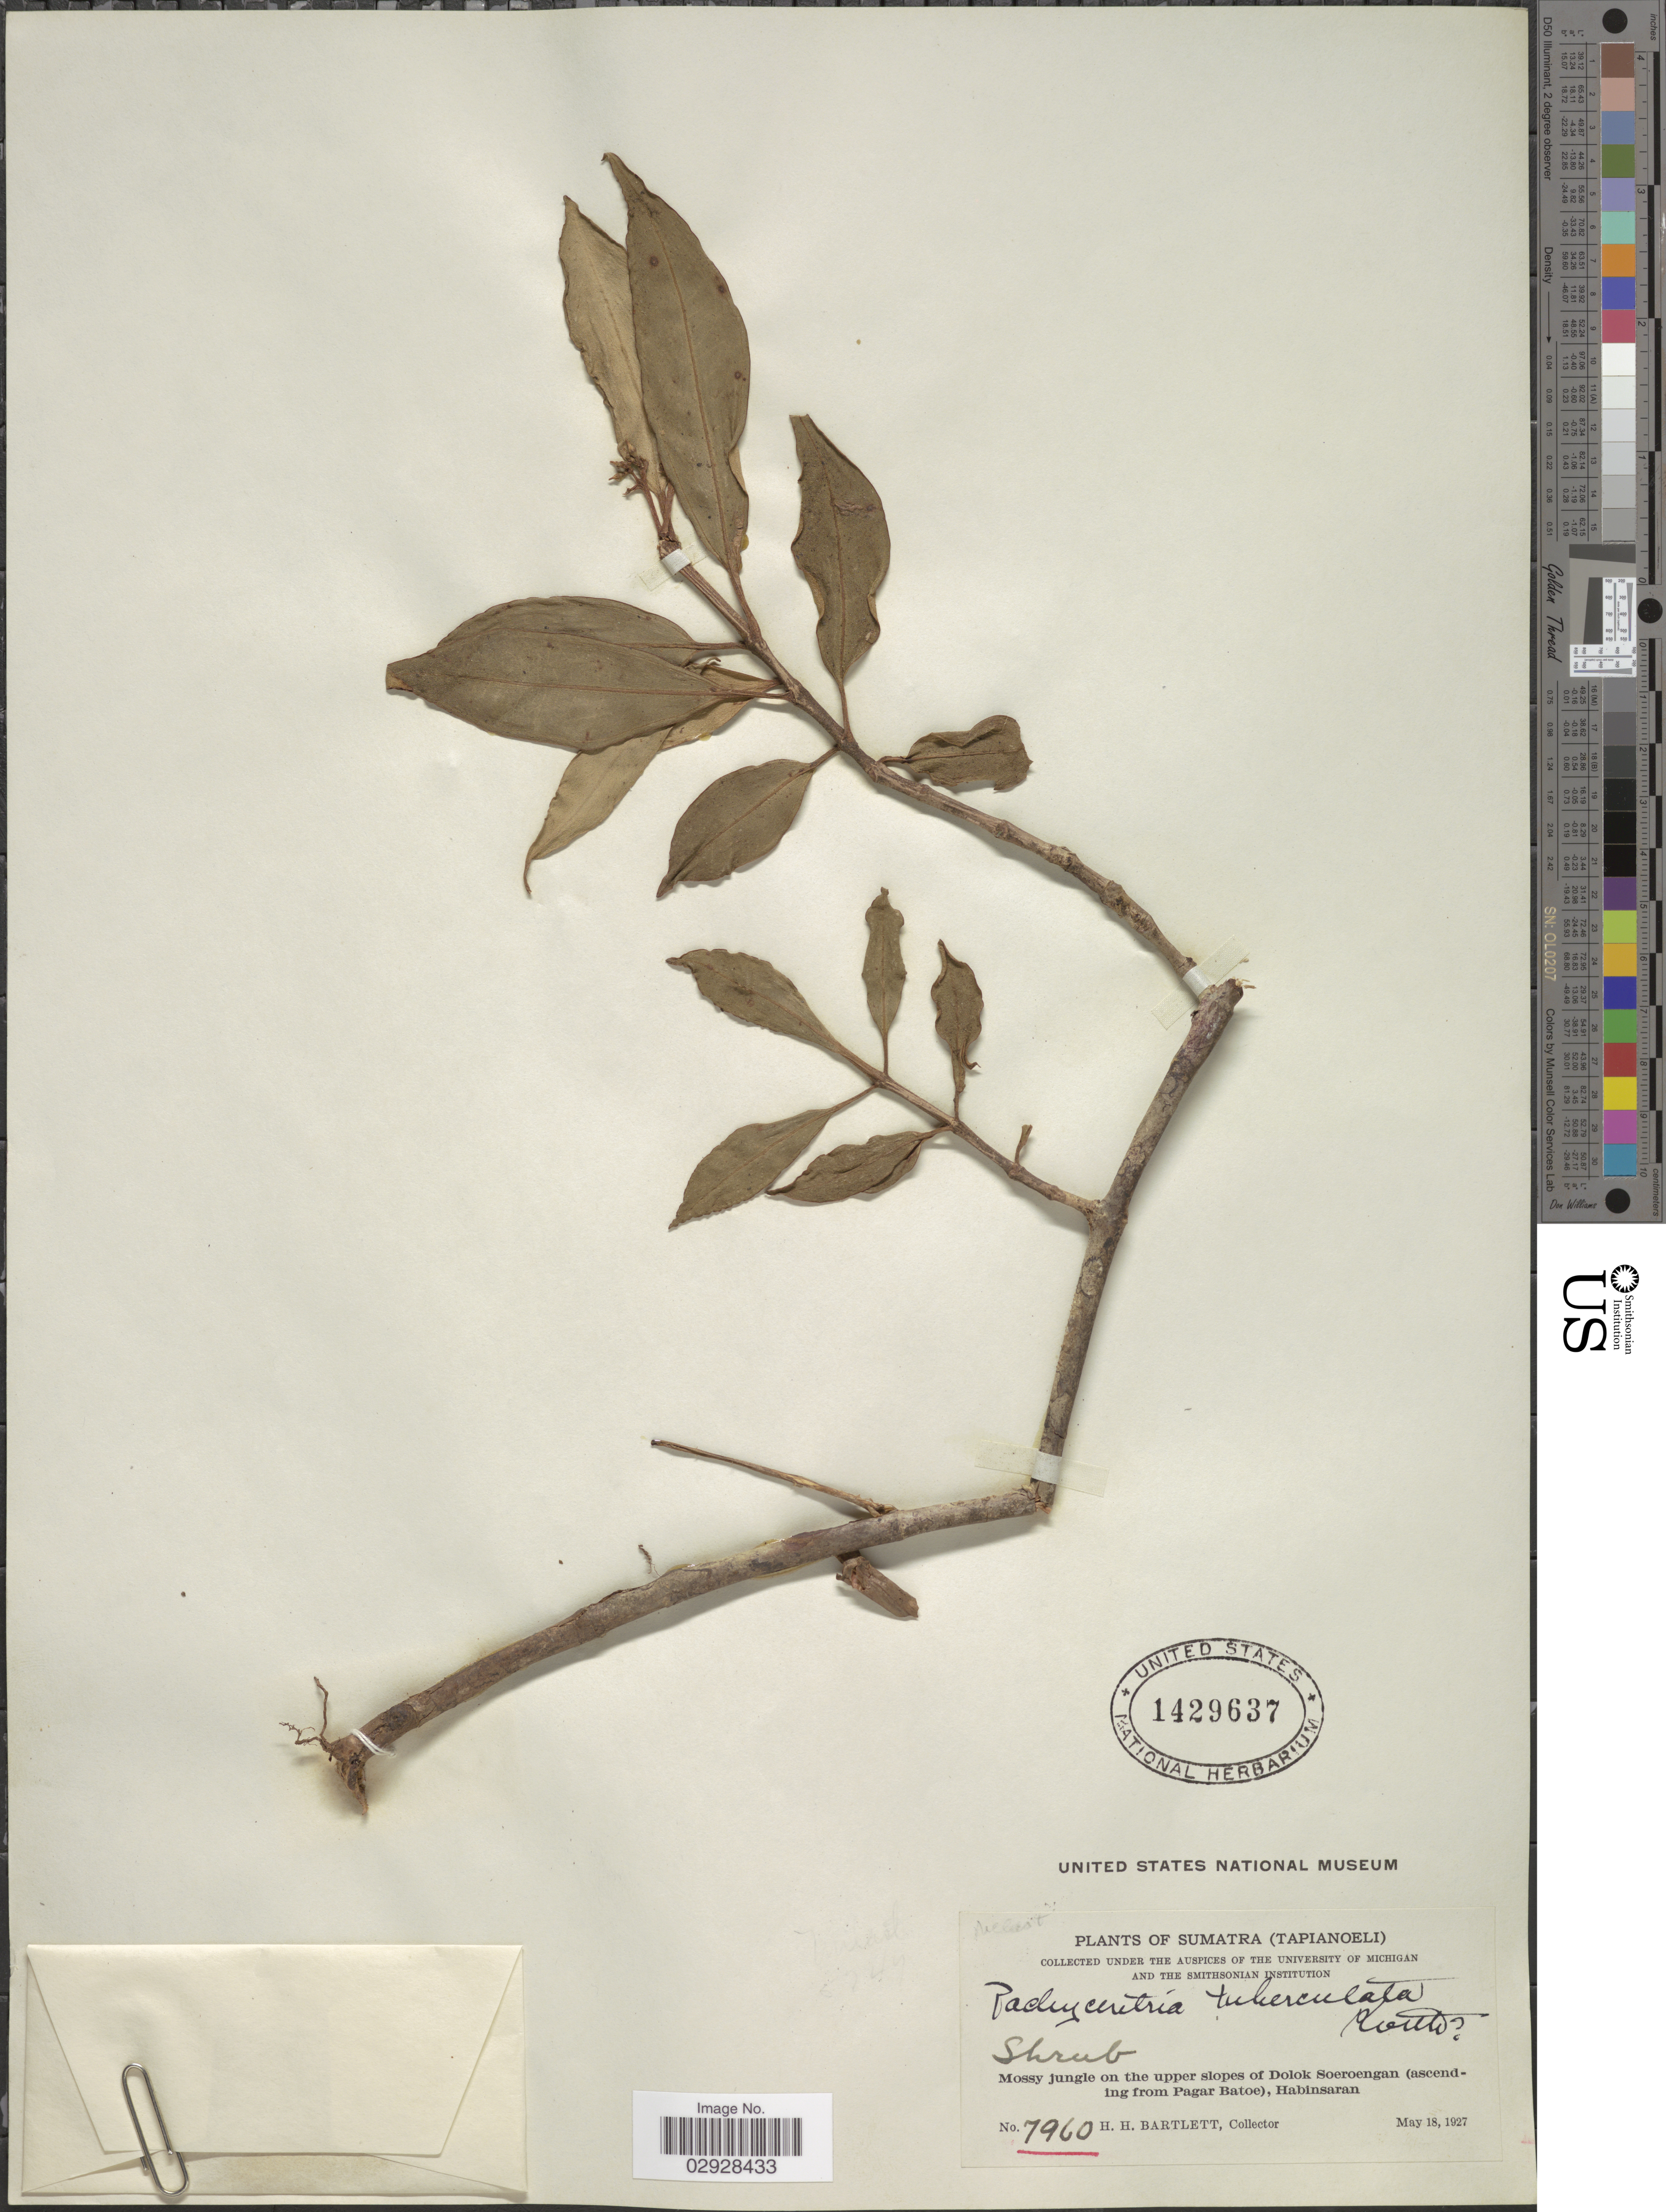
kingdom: Plantae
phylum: Tracheophyta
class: Magnoliopsida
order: Myrtales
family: Melastomataceae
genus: Pachycentria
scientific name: Pachycentria constricta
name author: Blume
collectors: H. H. Bartlett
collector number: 7960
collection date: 1927-05-18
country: Indonesia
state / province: Sumatra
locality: (Tapianoeli). Mossu jungle on the upper slopes of Dolok Soeroengan (ascending from Pagar Batoe), Habinsaran.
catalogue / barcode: US 1429637